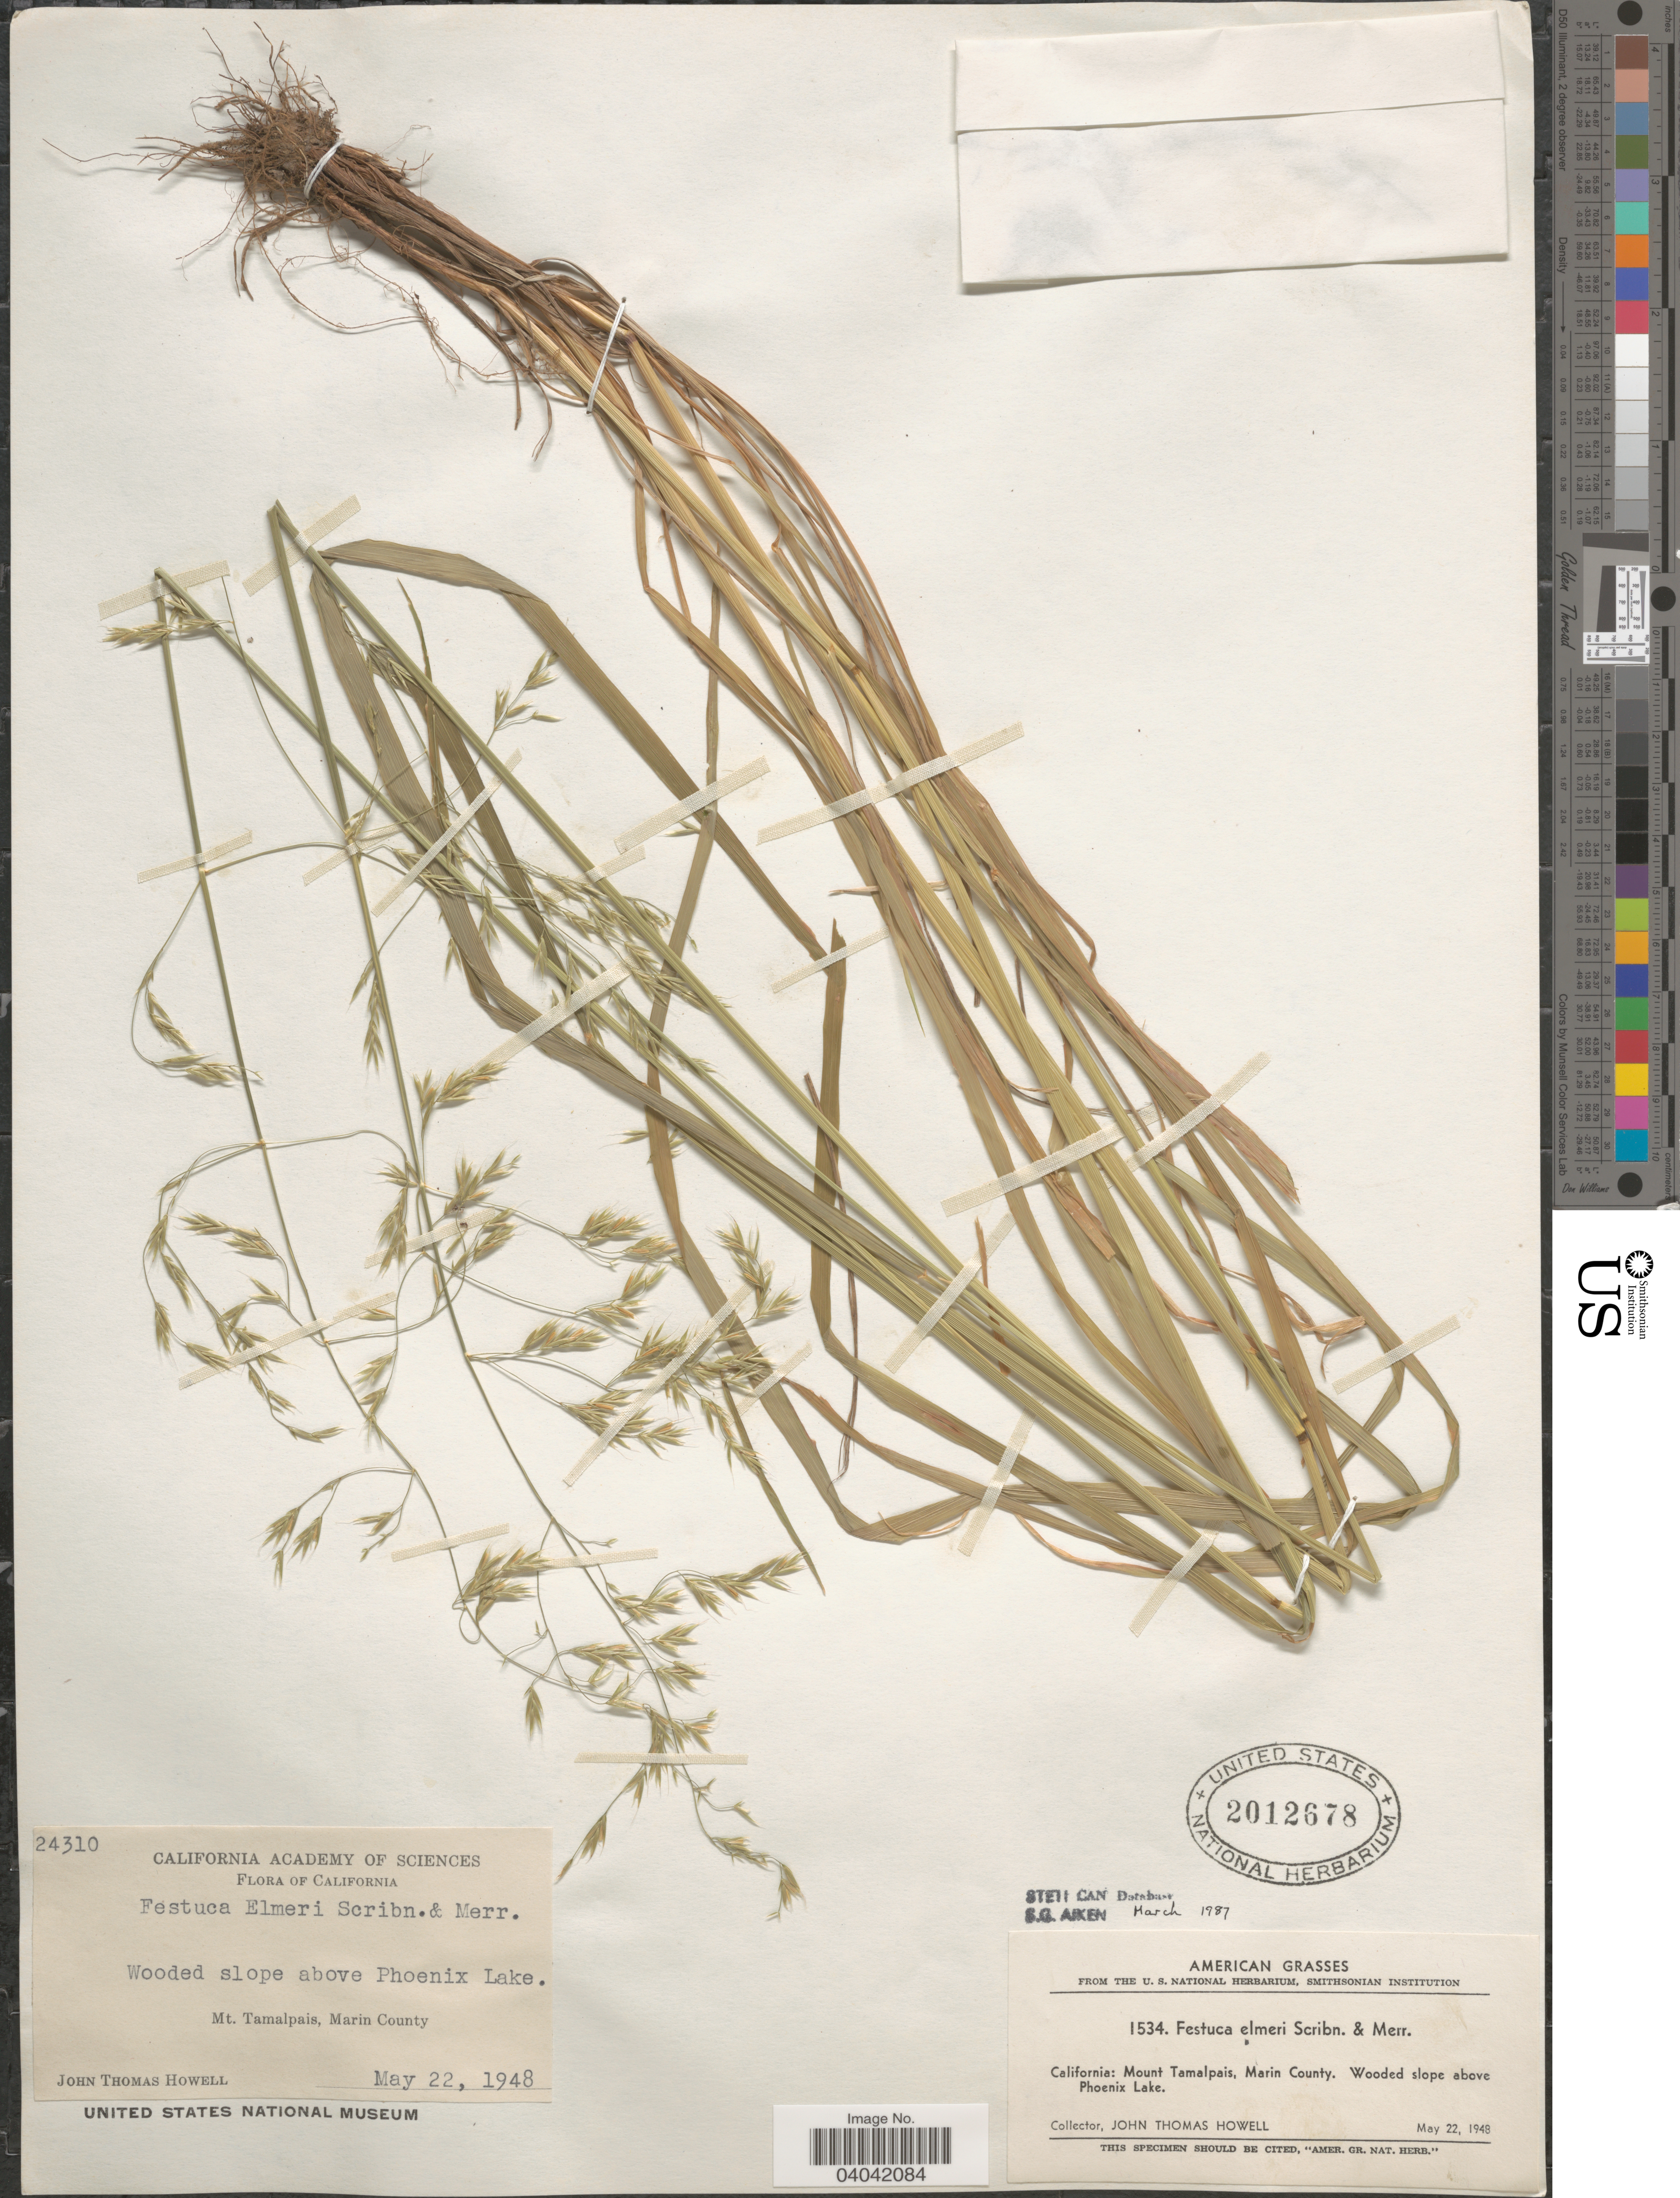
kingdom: Plantae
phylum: Tracheophyta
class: Liliopsida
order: Poales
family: Poaceae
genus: Festuca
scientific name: Festuca elmeri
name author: Scribn. & Merr.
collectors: J. T. Howell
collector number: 1534/24310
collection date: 1948-05-22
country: United States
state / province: California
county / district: Marin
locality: Mount Tamalpais, Marin County. Wooded slope above Phoenix Lake.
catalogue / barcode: US 2012678